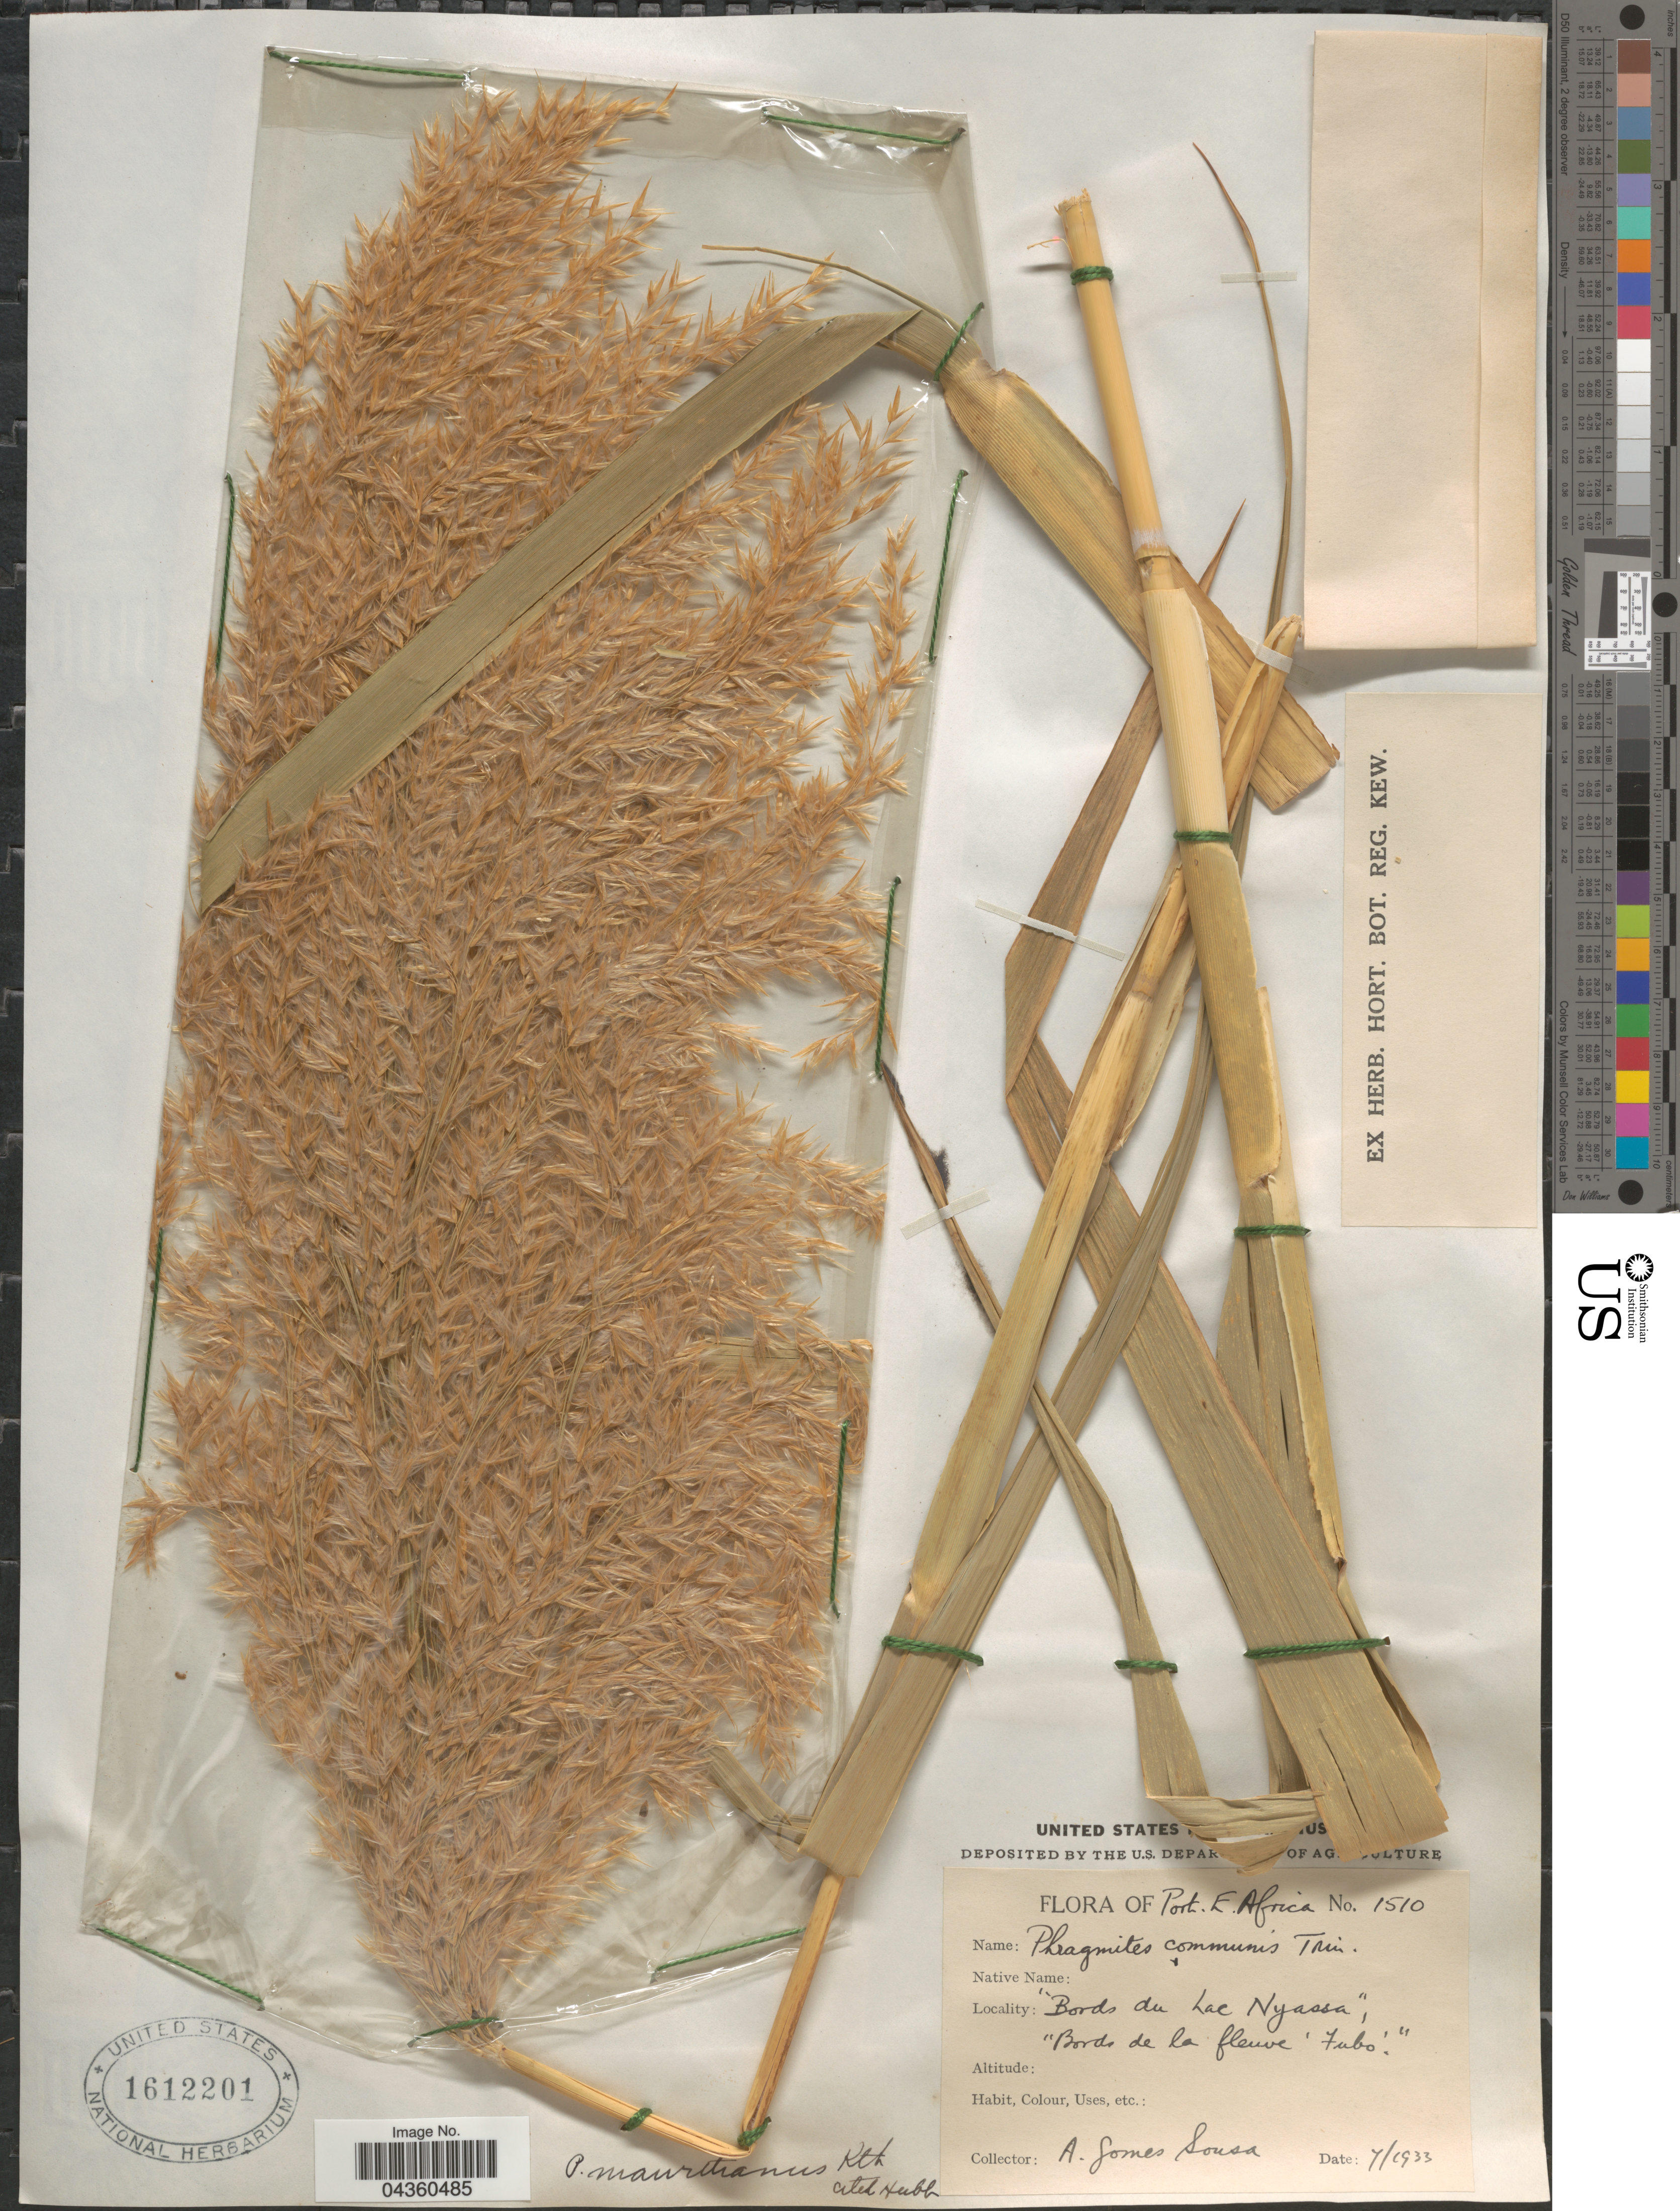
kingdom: Plantae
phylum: Tracheophyta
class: Liliopsida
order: Poales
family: Poaceae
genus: Phragmites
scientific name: Phragmites mauritianus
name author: Kunth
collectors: A. Gomez-Sousa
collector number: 1510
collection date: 1933-07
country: Mozambique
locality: Port. E. Africa. "Bords du Lac Nyassa", "Bords de la fleuve 'Fubo'.".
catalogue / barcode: US 1612201